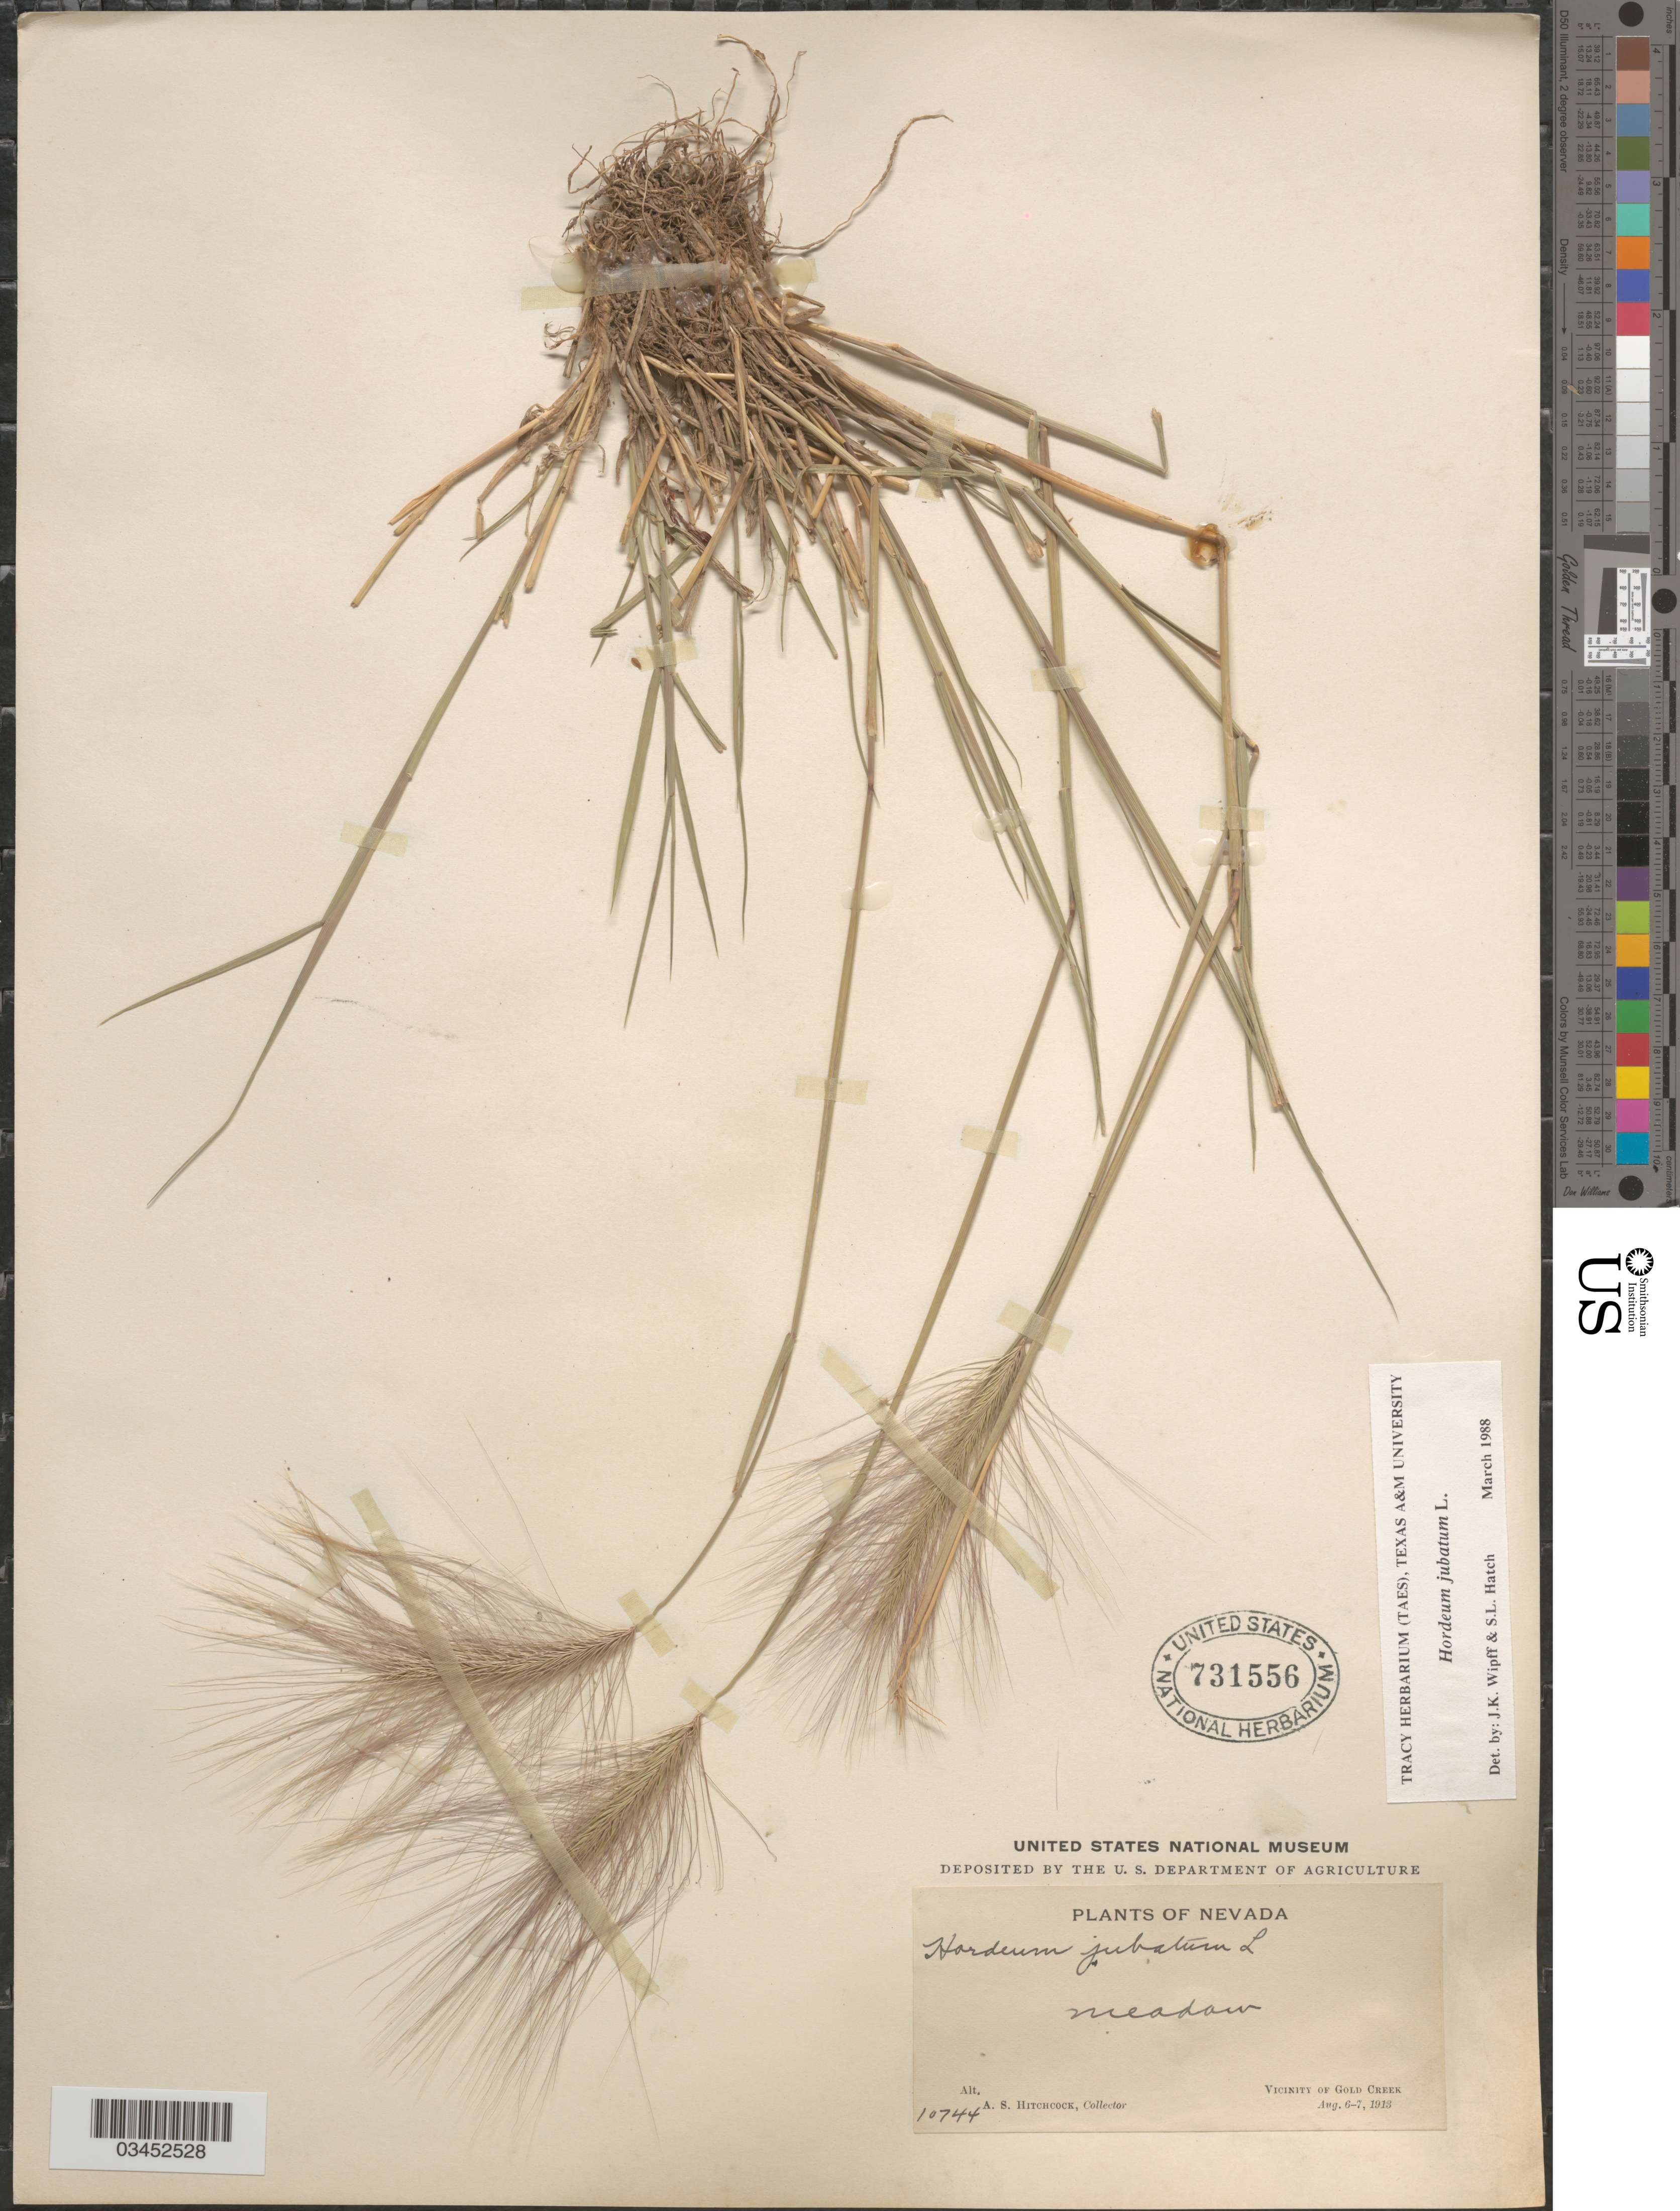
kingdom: Plantae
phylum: Tracheophyta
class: Liliopsida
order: Poales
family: Poaceae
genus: Hordeum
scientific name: Hordeum jubatum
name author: L.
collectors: A. S. Hitchcock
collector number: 10744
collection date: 1913-08-06/1913-08-07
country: United States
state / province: Nevada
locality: Meadow. Vicinity of Gold Creek.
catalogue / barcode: US 731556